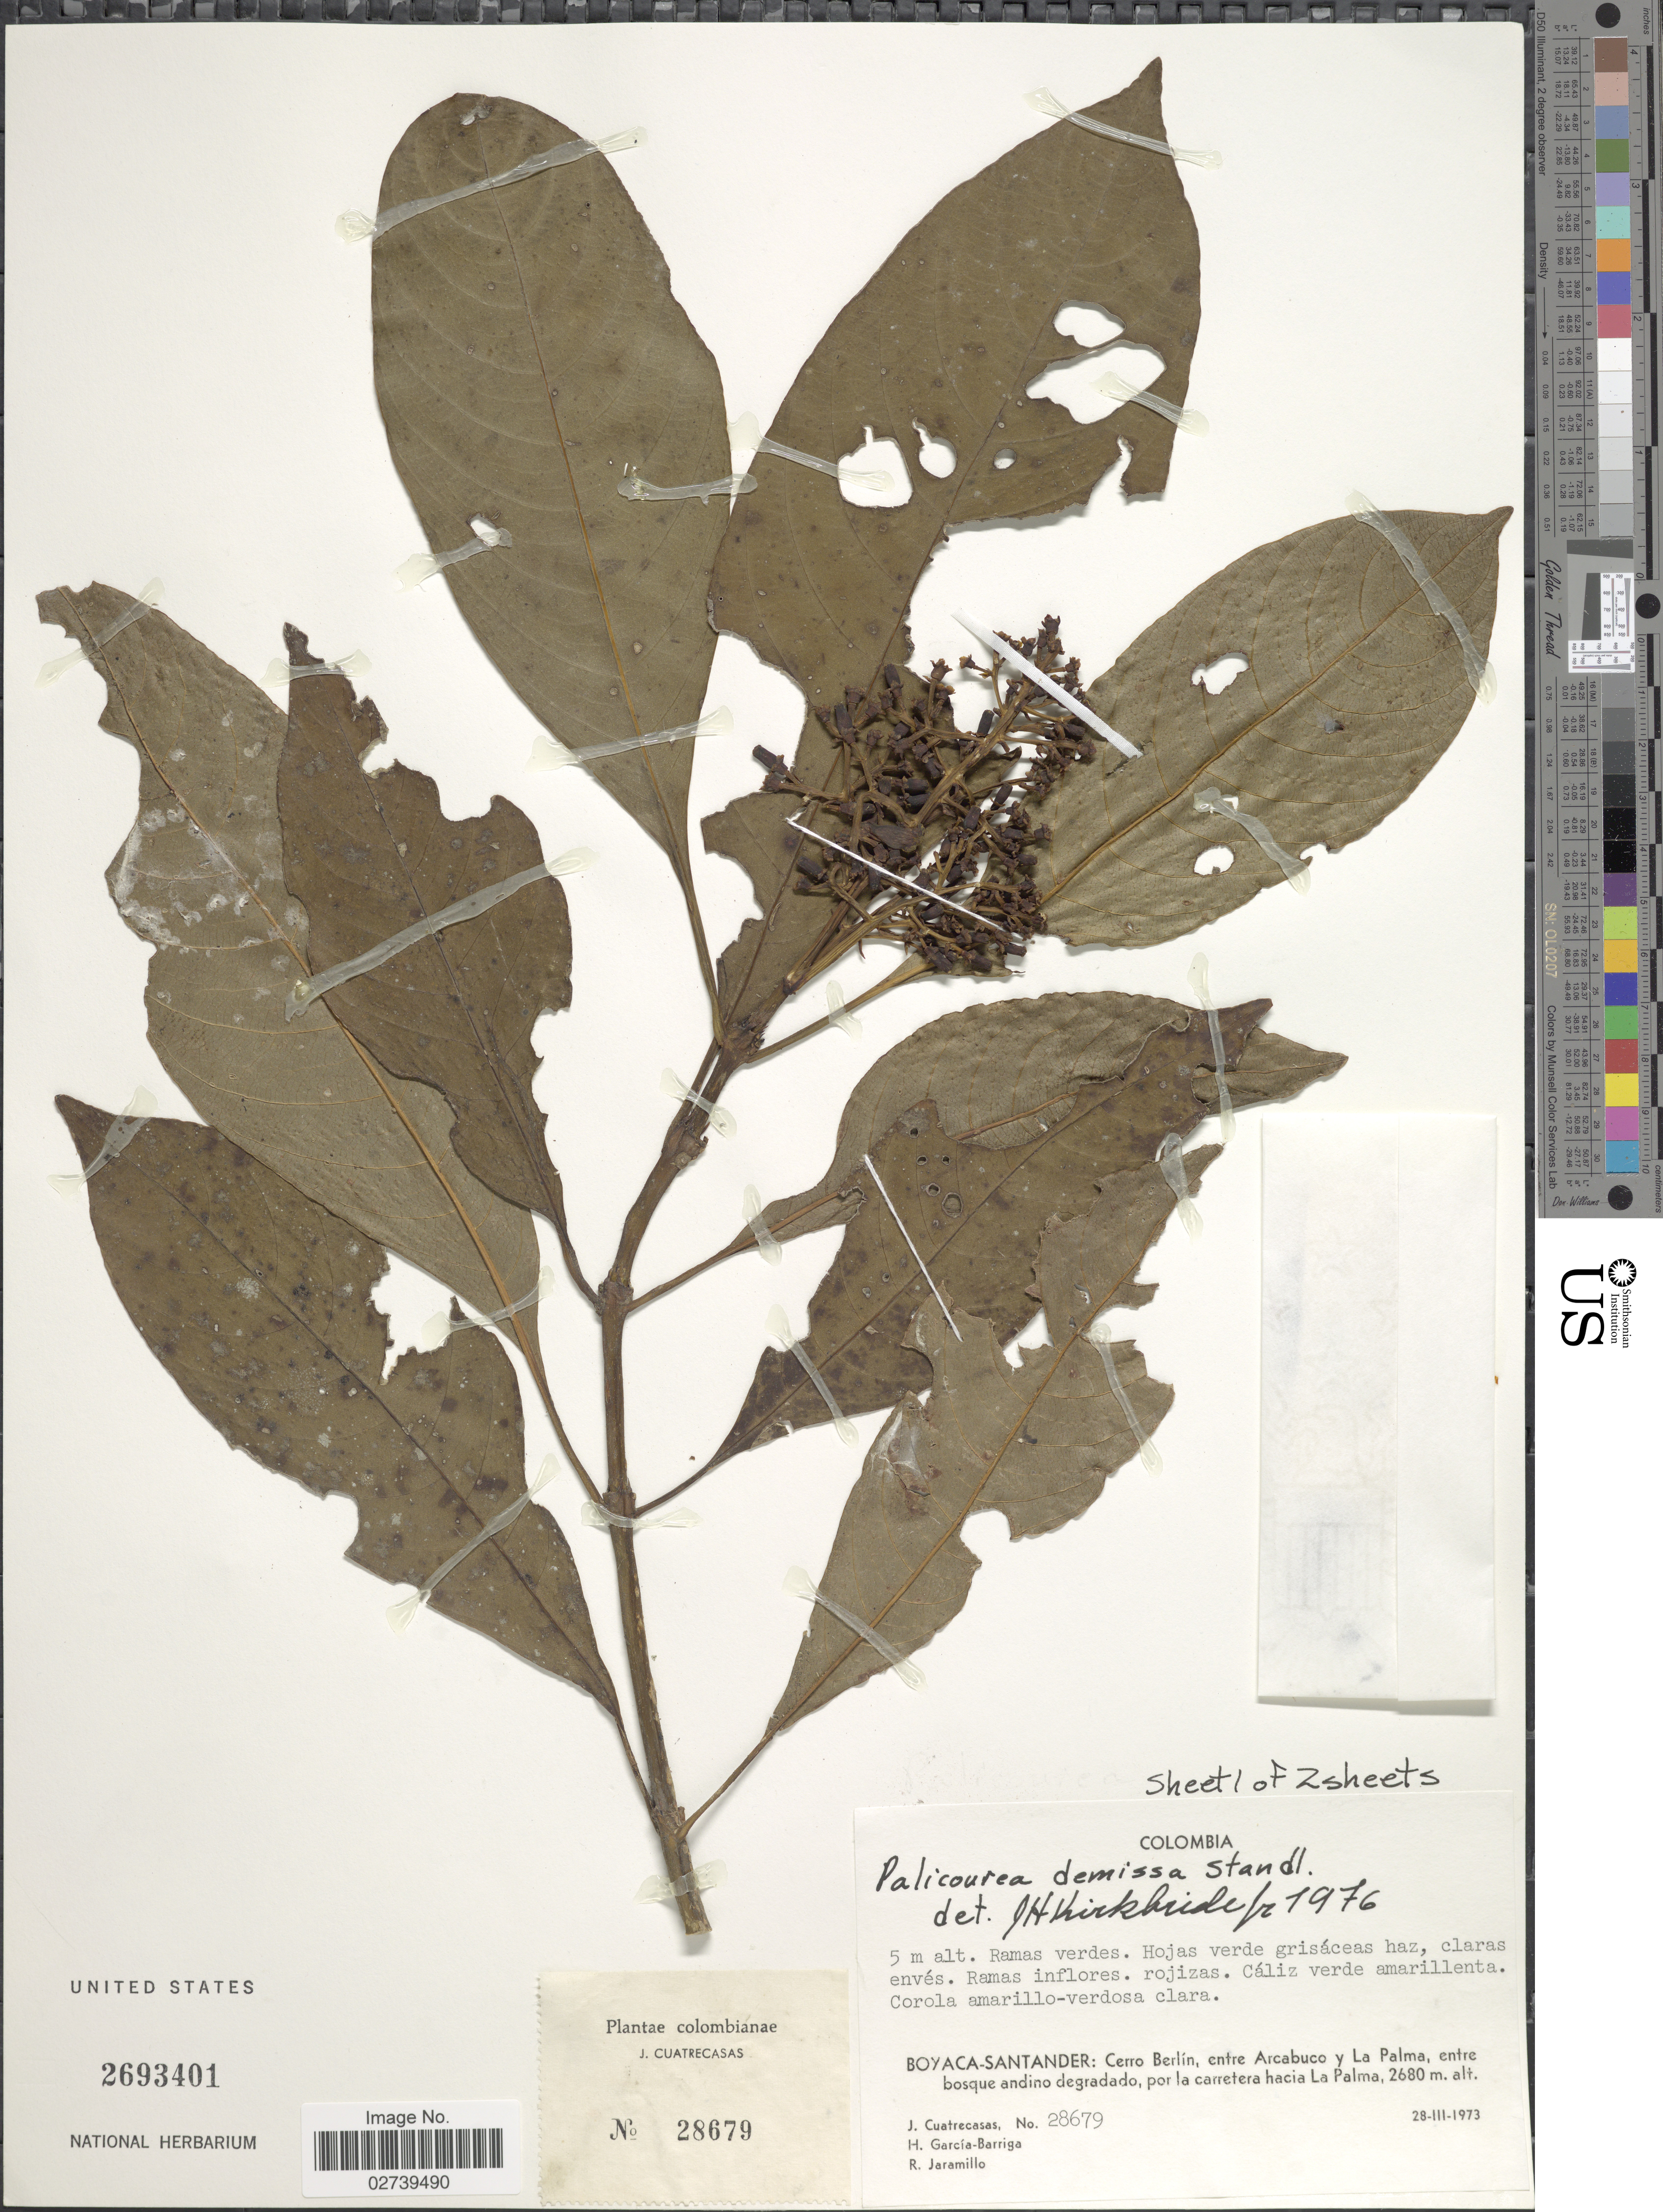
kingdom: Plantae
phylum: Tracheophyta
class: Magnoliopsida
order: Gentianales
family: Rubiaceae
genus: Palicourea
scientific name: Palicourea demissa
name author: Standl.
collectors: J. Cuatrecasas, H. García Barriga & R. Jaramillo M.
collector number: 28679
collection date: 1973-03-28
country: Colombia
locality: Boyaca-Santander: Cerro Berlin, entre Arcabuco y La Palma, entre bosque andino degradado, por la carretera hacia La Palma, colombianae.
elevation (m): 2680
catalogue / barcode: US 2693401